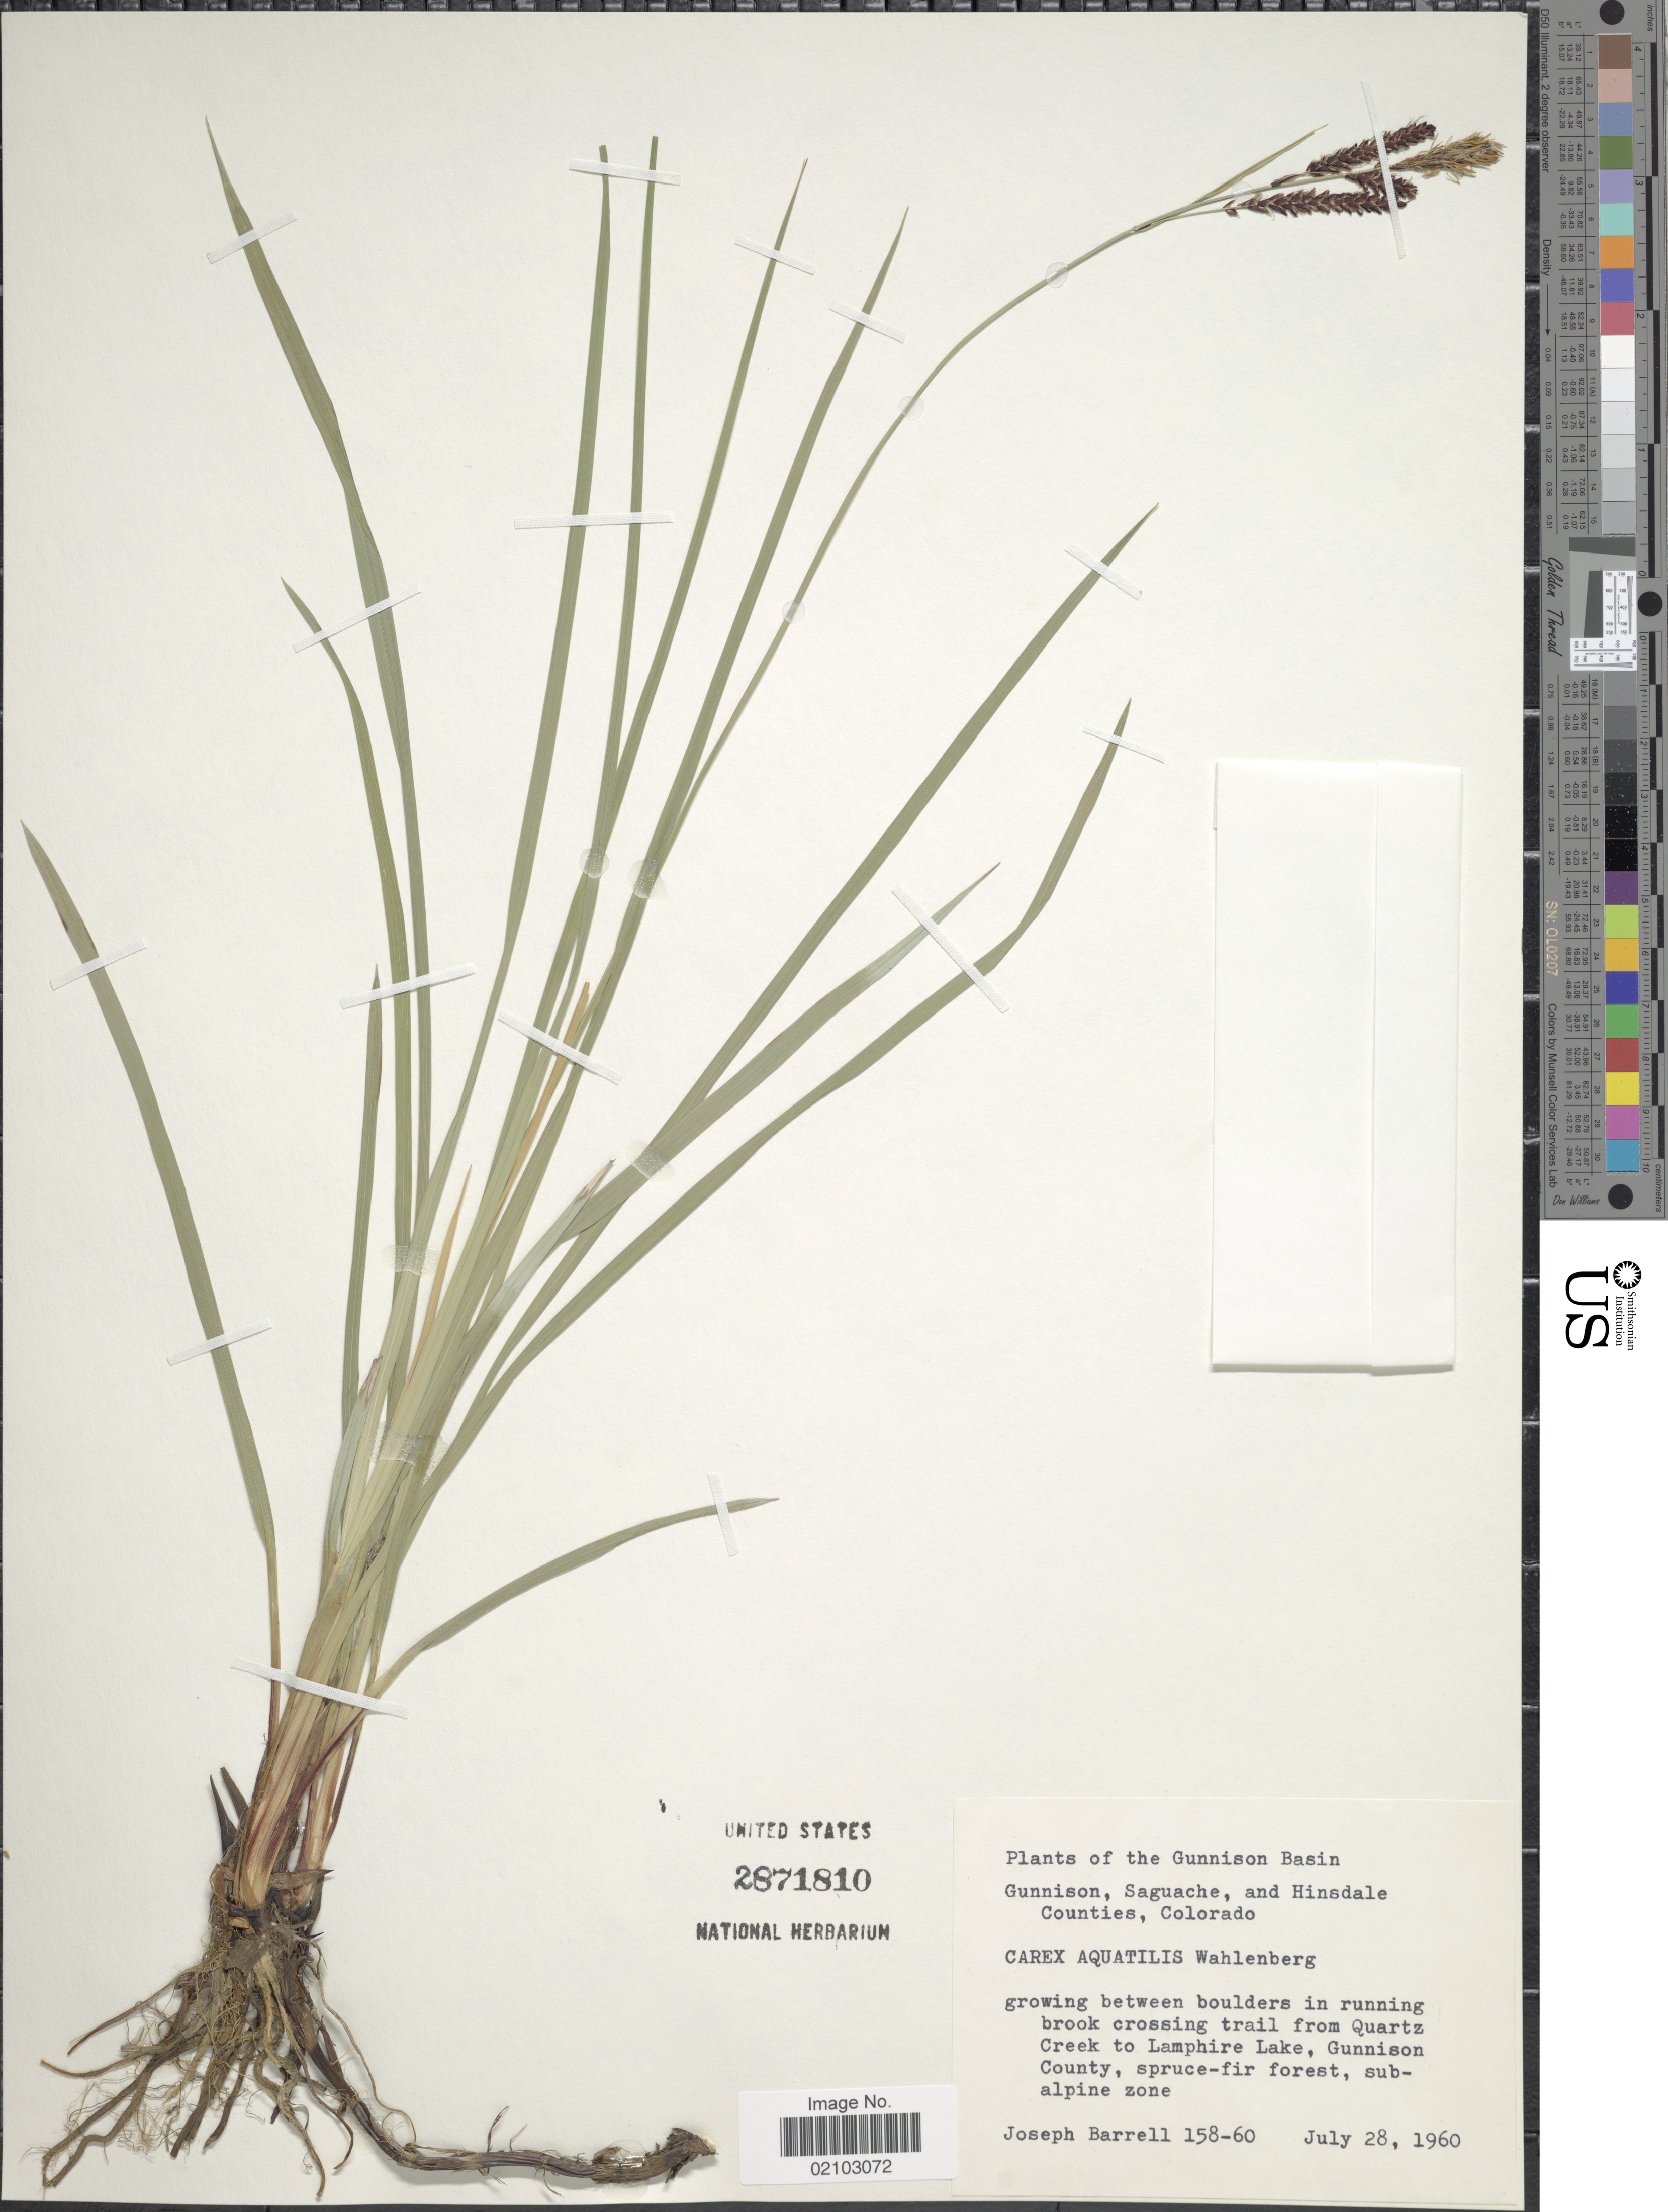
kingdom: Plantae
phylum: Tracheophyta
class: Liliopsida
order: Poales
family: Cyperaceae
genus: Carex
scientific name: Carex aquatilis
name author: Wahlenb.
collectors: J. Barrell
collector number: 158-60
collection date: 1960-07-28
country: United States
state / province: Colorado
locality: The Gunnison Basin, Gunnison, Saguache, and Hinsdale Counties, growing between boulders in running brook crossing trail from Quartz Creek to Lamphier Lake, Gunnison County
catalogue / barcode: US 2871810